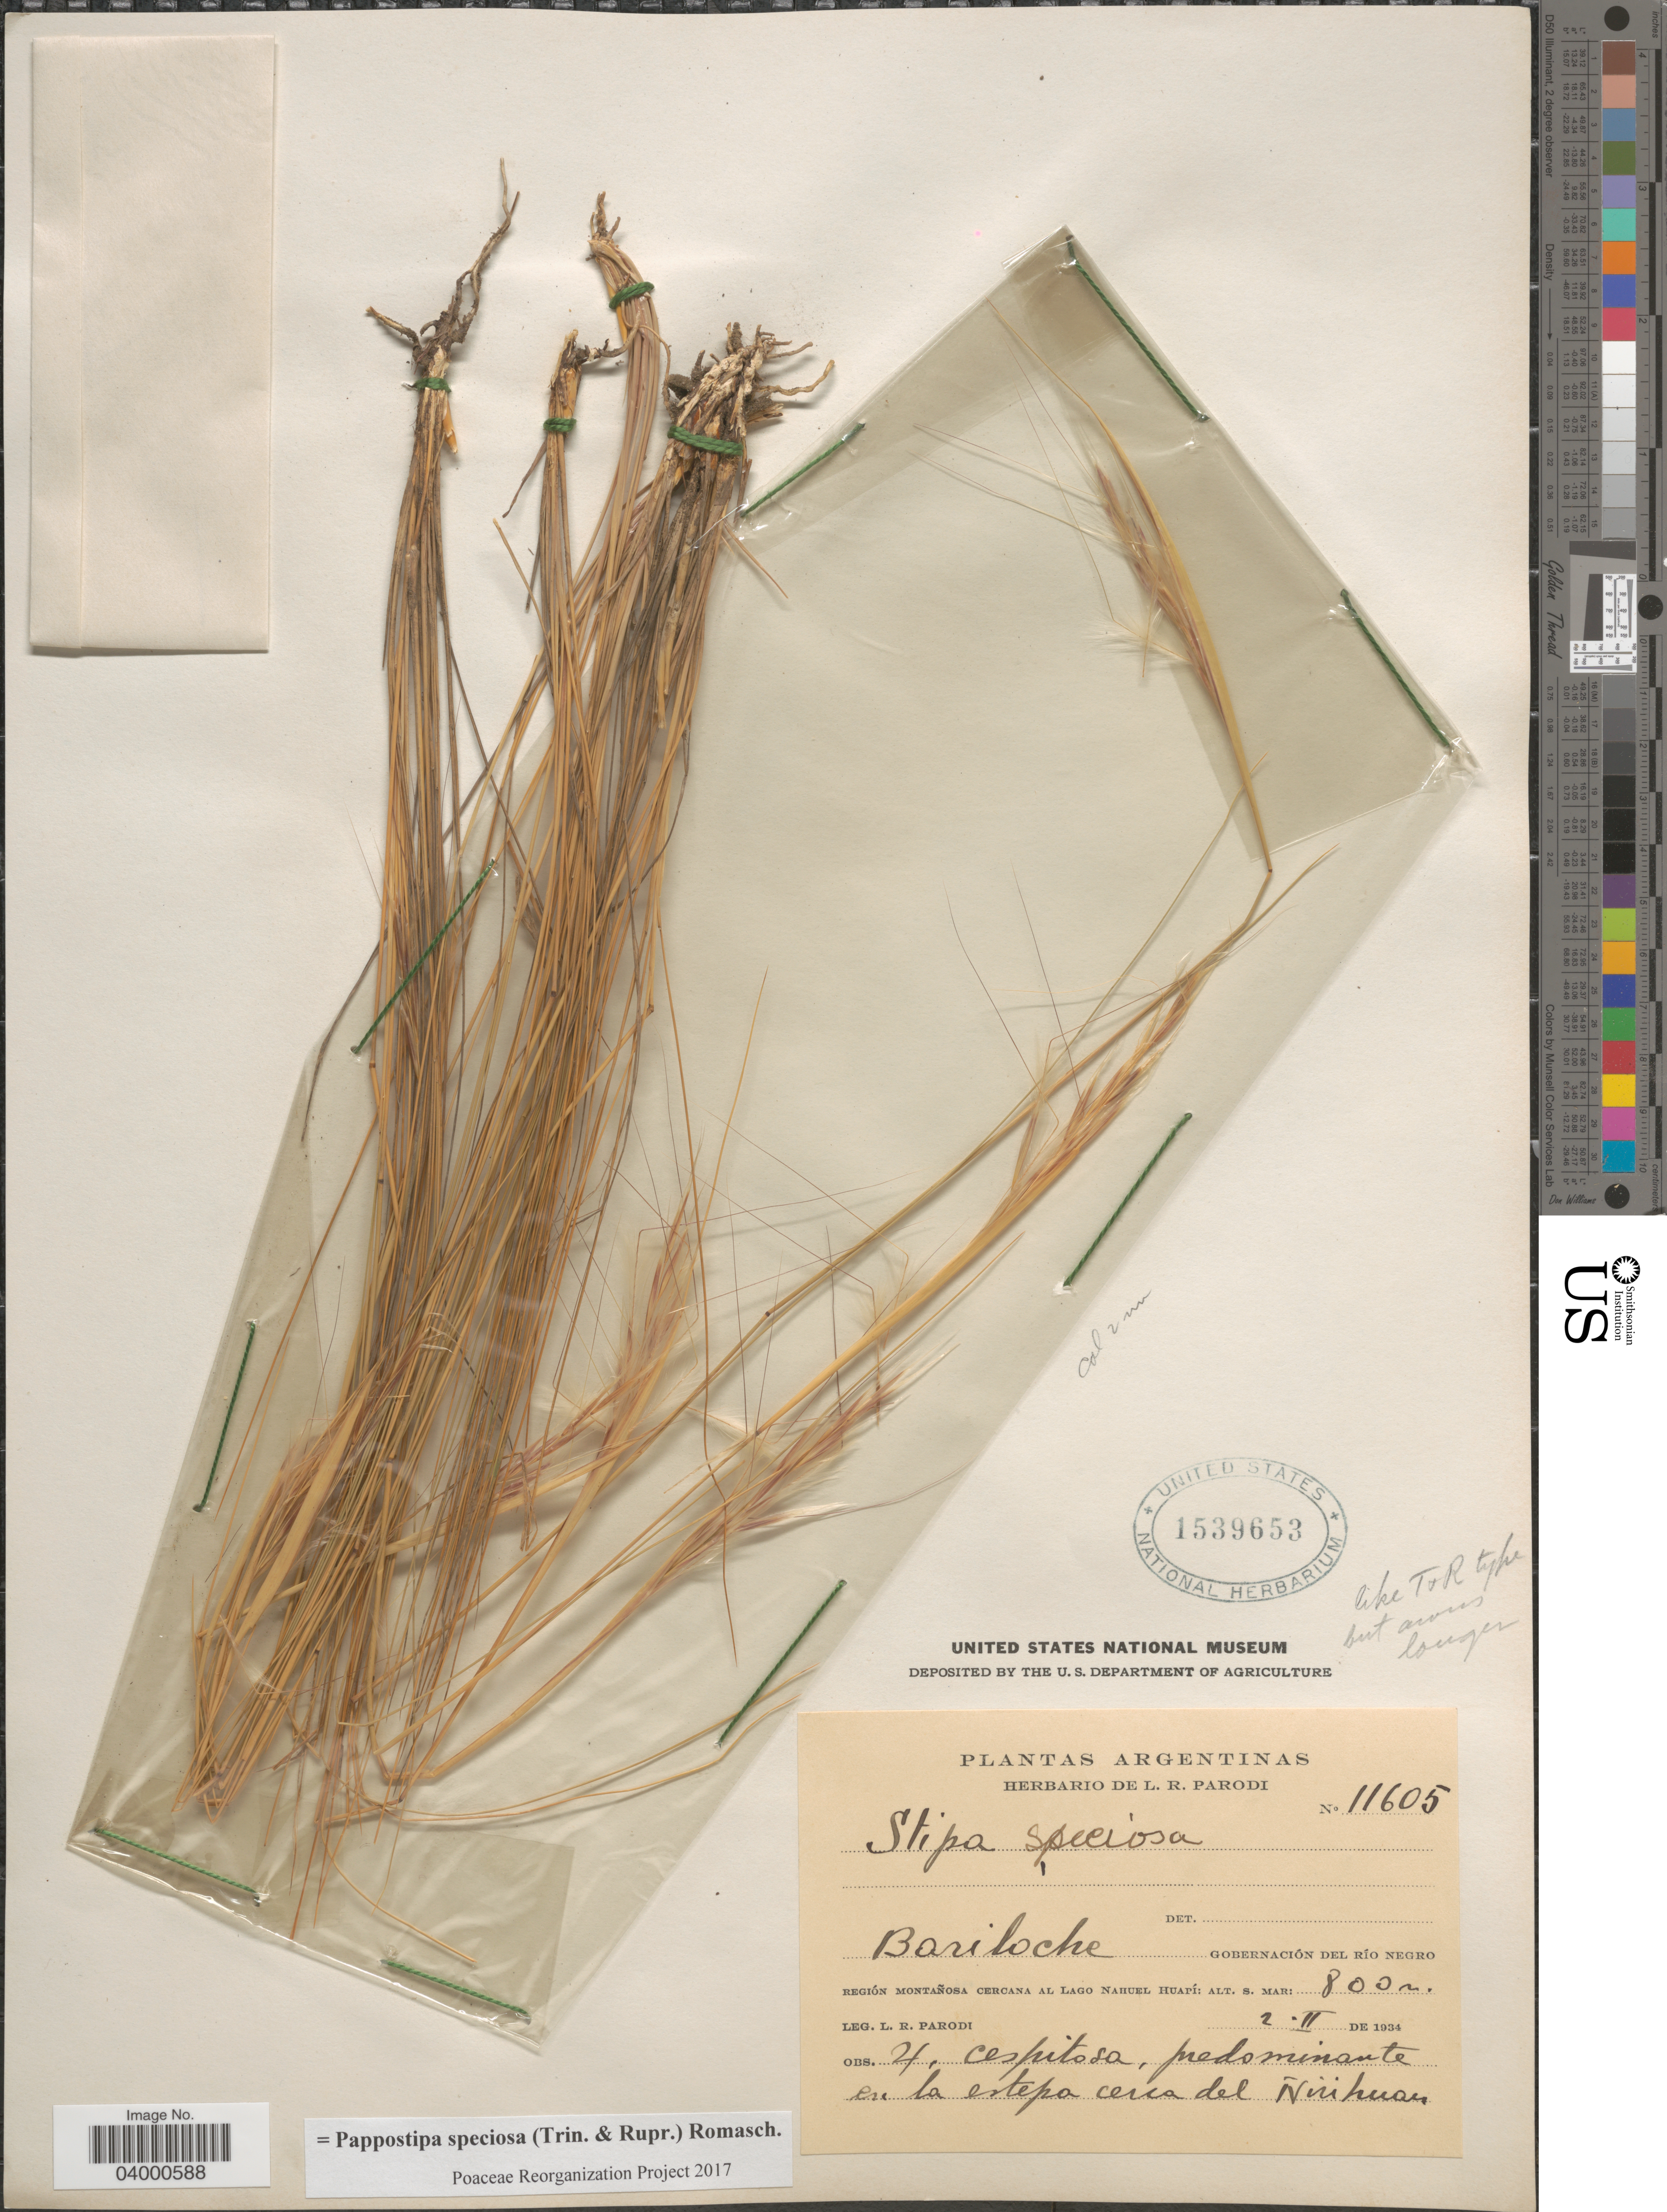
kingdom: Plantae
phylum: Tracheophyta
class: Liliopsida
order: Poales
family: Poaceae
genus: Pappostipa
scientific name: Pappostipa speciosa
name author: (Trin. & Rupr.) Romasch.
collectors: L. R. Parodi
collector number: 11605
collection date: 1934-02-02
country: Argentina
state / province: Rio Negro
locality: Bariloche Gobernación del Río Negro. Región Montañosa cercana al Lago Huapí. Predominante en la estepa cerca del Nirihuau.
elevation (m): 800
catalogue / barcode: US 1539653